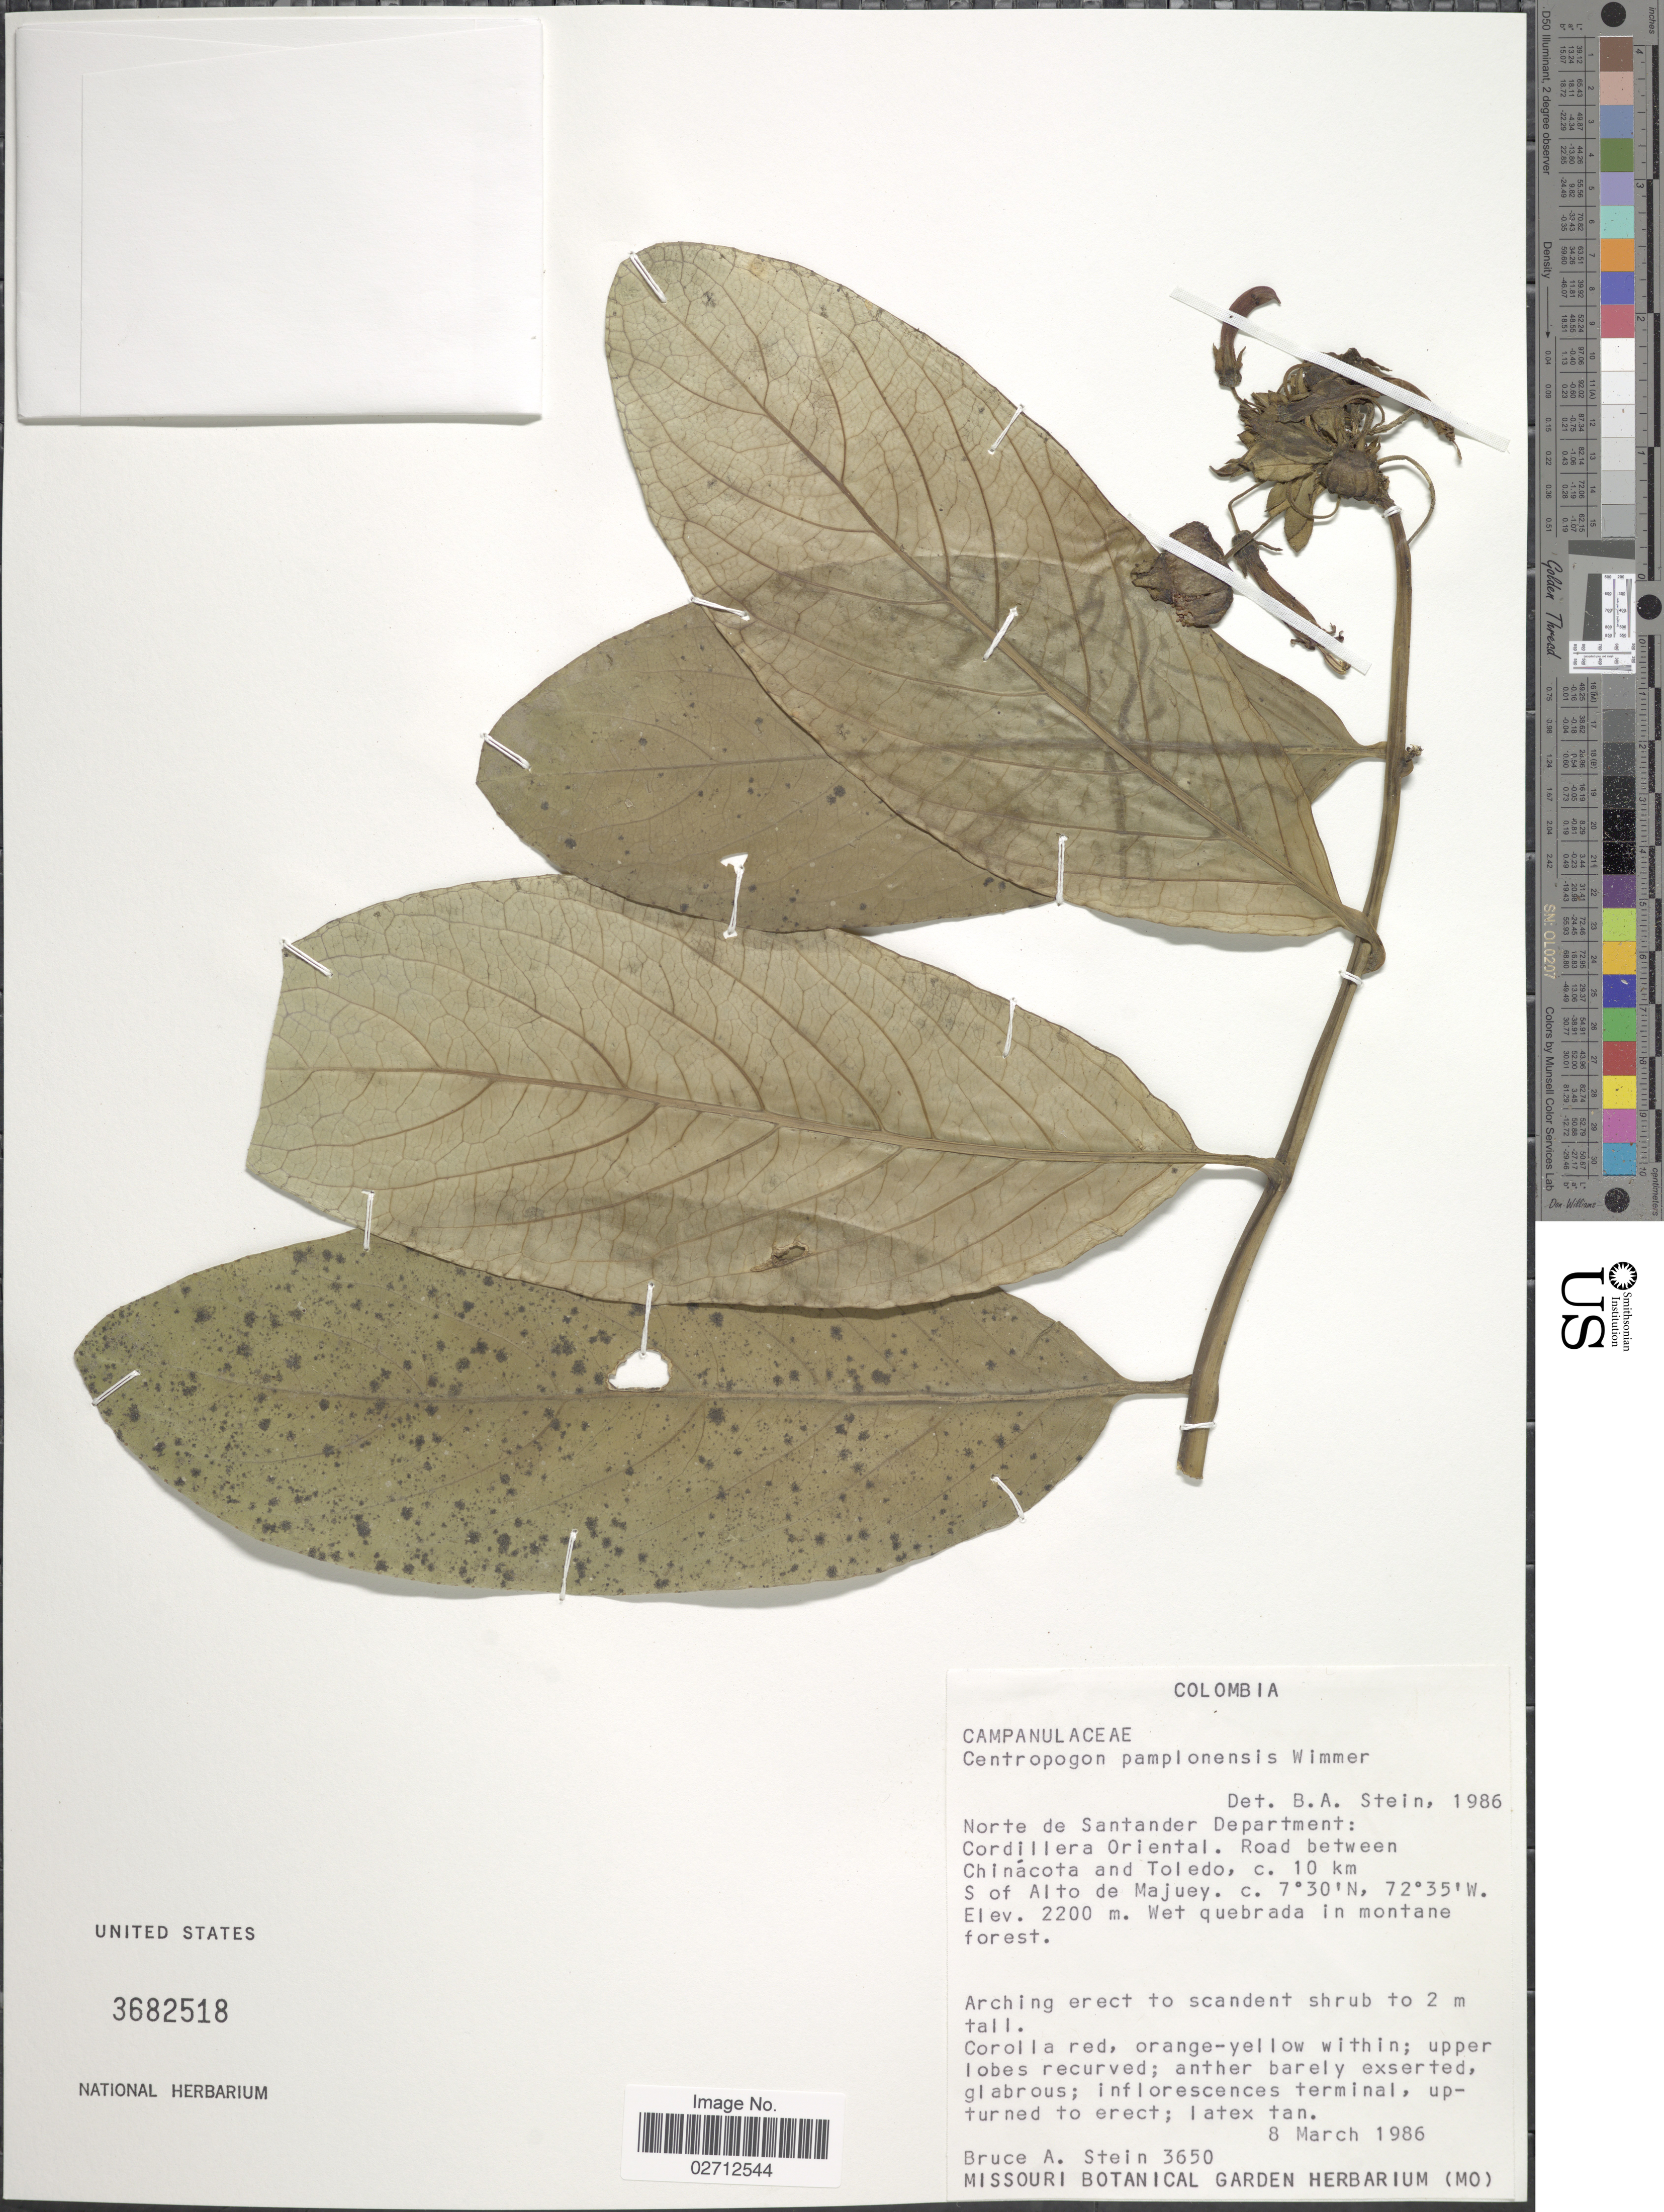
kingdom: Plantae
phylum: Tracheophyta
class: Magnoliopsida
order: Asterales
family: Campanulaceae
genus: Centropogon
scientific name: Centropogon pamplonensis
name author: E. Wimm.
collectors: B. A. Stein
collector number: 3650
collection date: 1986-03-08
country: Colombia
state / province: Norte de Santander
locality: Norte de Santander Department: Cordillera Oriental. Road between Chinácota and Toledo, ca. 10 km S of Alto de Majuey.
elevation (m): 2200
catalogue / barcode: US 3682518